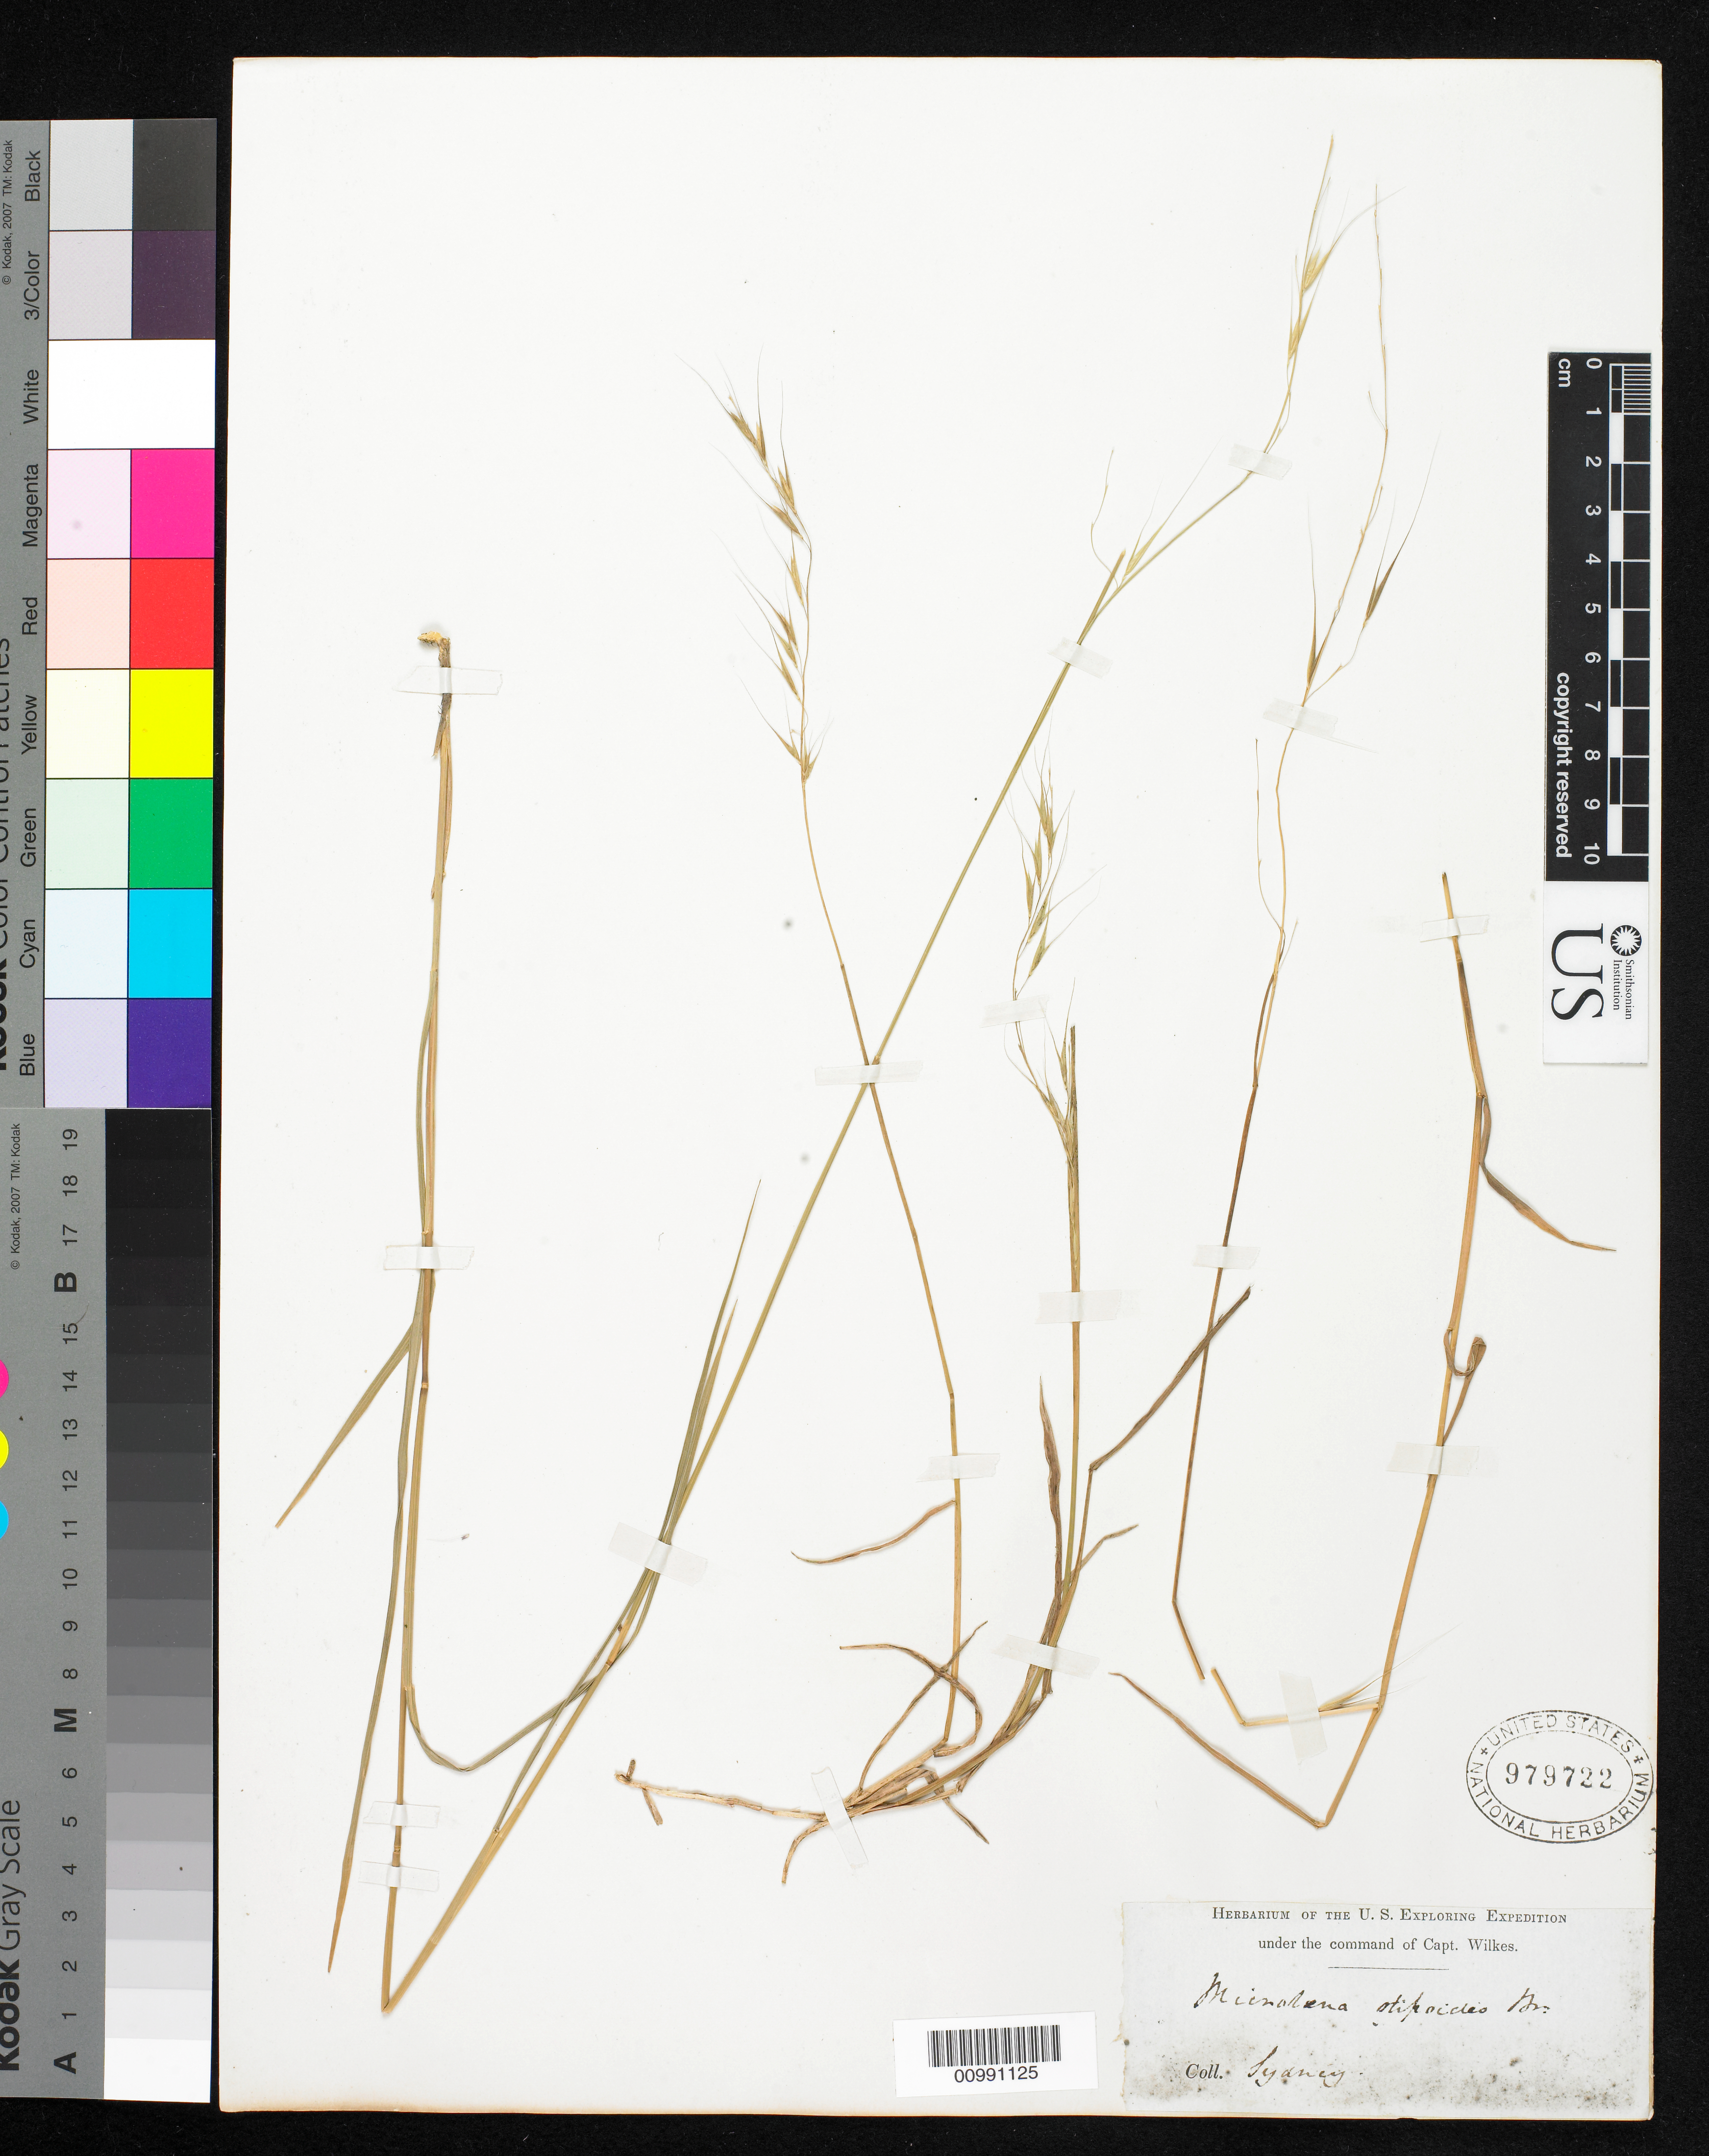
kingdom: Plantae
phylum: Tracheophyta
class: Liliopsida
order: Poales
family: Poaceae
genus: Microlaena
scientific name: Microlaena stipoides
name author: (Labill.) R. Br.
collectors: Wilkes Explor. Exped.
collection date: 1838/1842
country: Australia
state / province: New South Wales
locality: Sydney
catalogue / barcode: US 979722